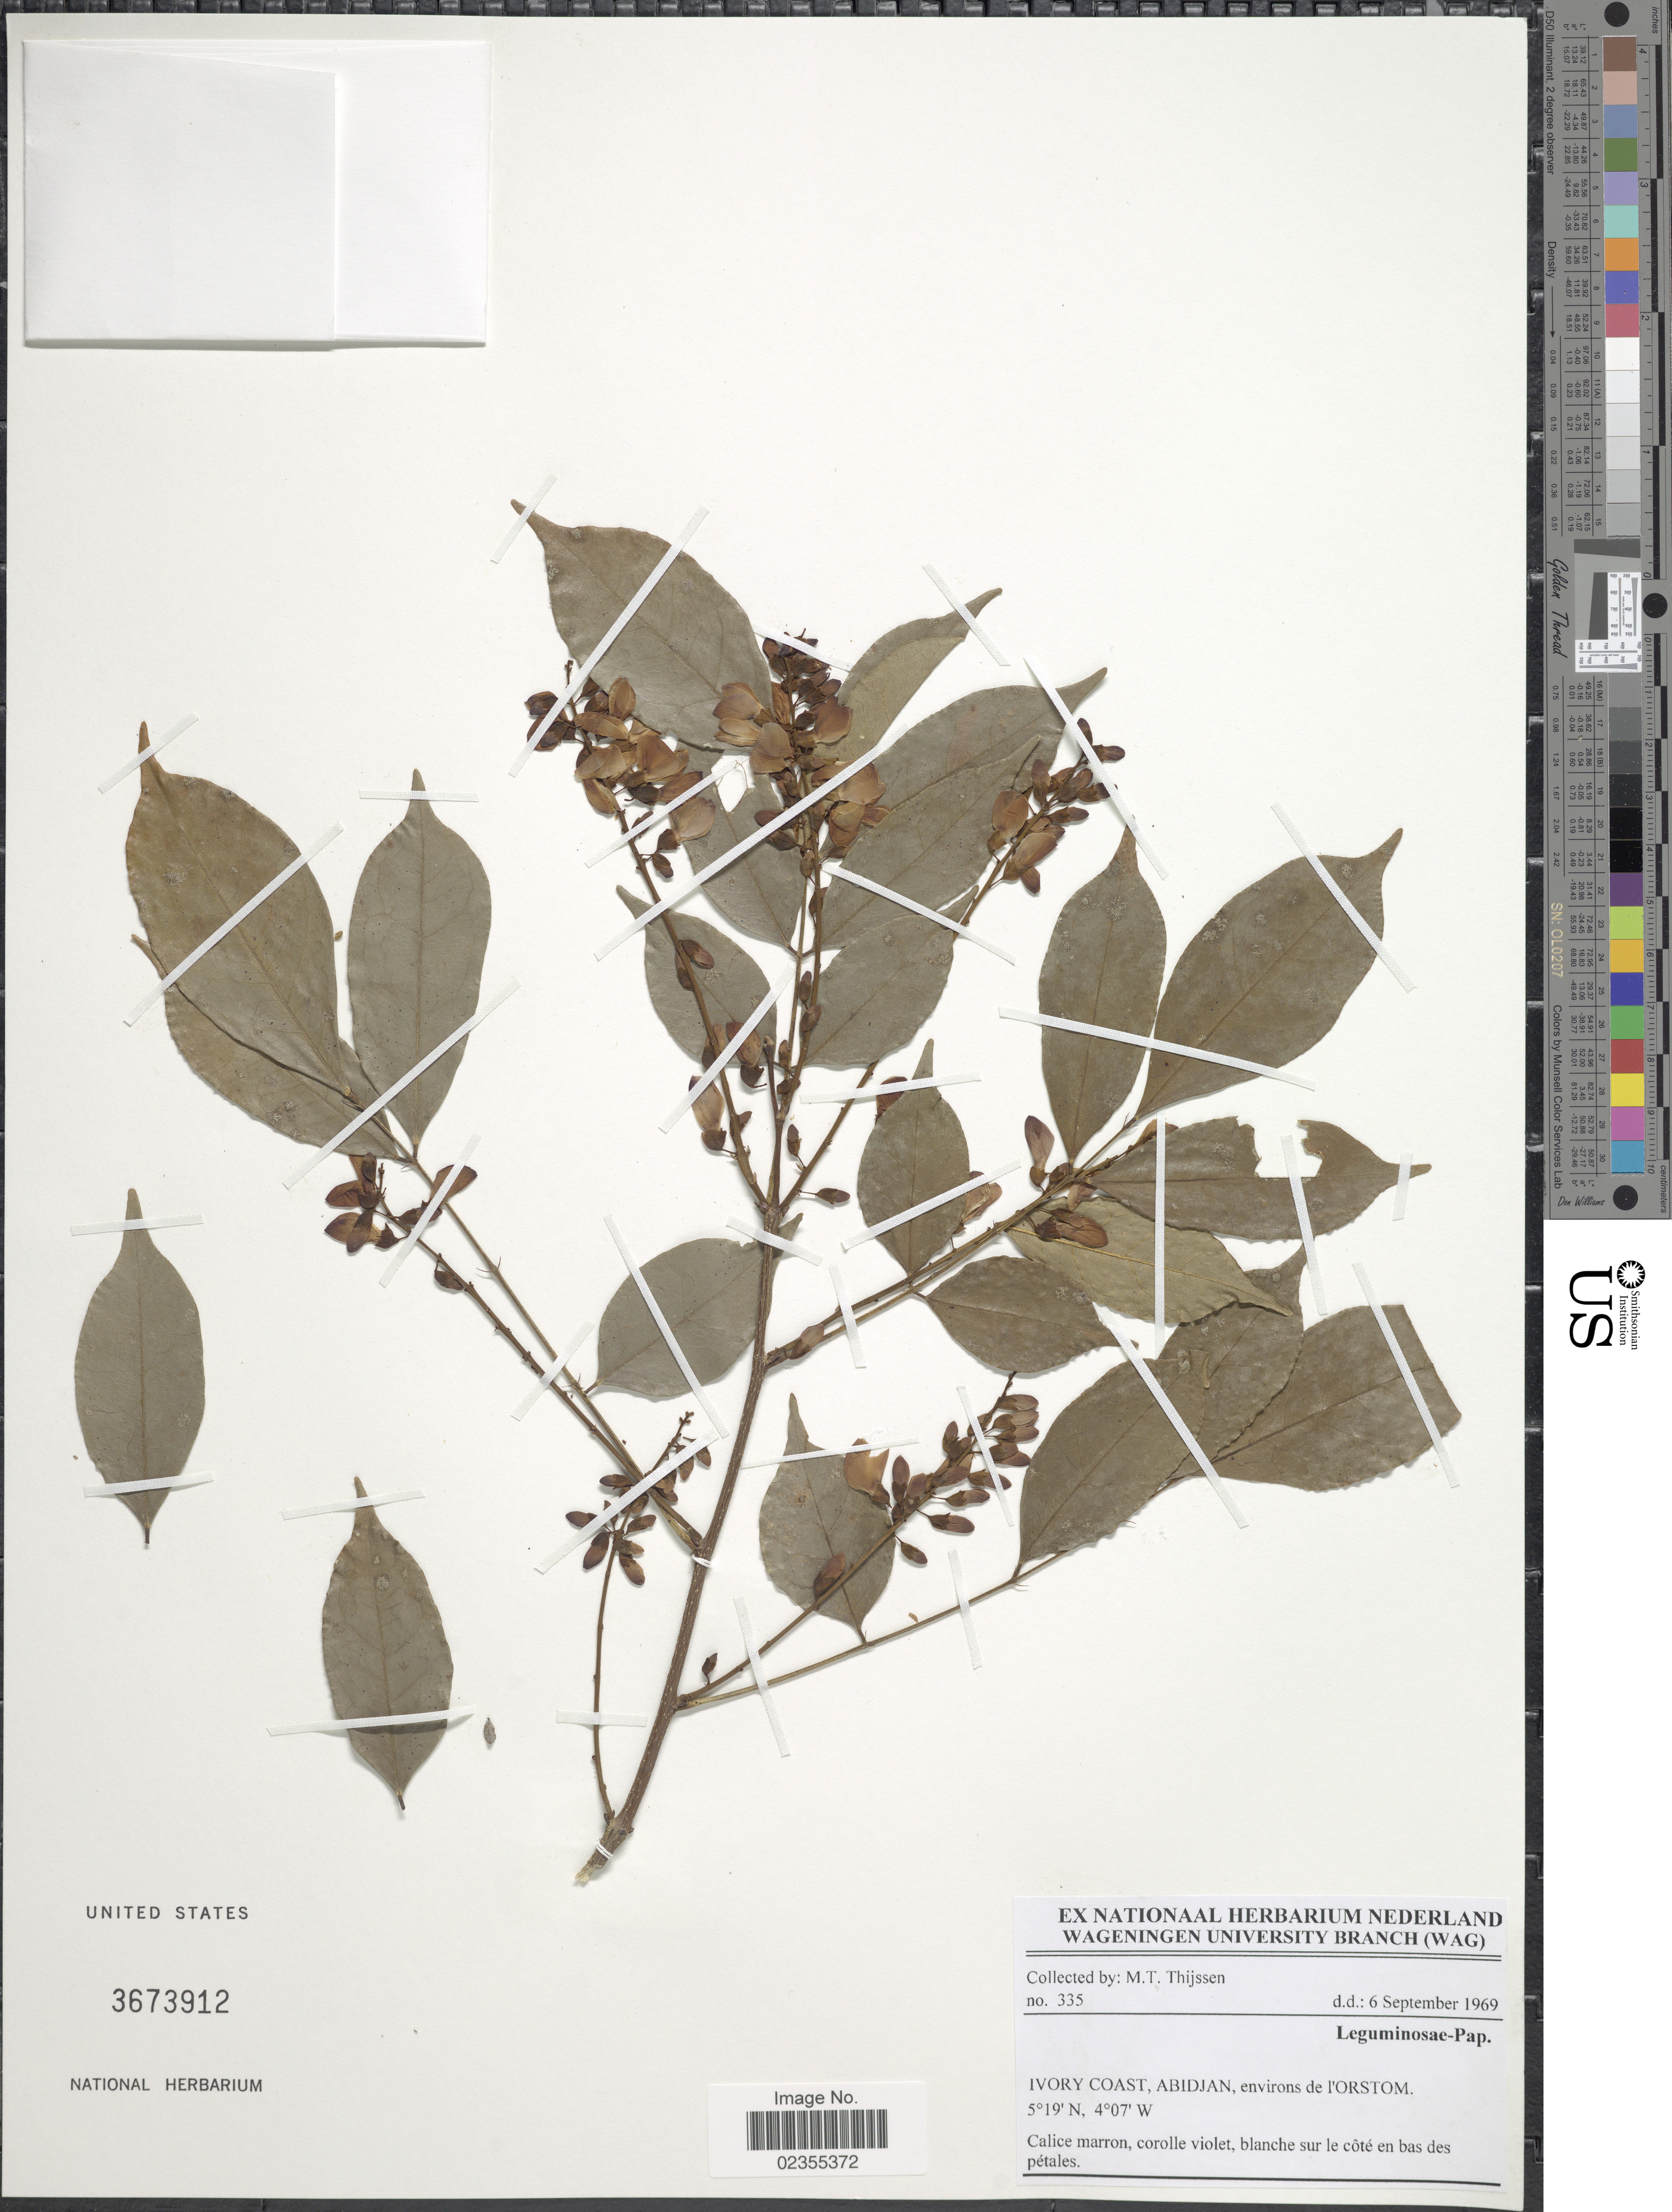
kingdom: Plantae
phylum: Tracheophyta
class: Magnoliopsida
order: Fabales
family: Fabaceae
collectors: M. Thijssen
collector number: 335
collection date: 1969-09-06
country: Ivory Coast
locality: Abidjan, environs de l'Orstom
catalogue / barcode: US 3673912